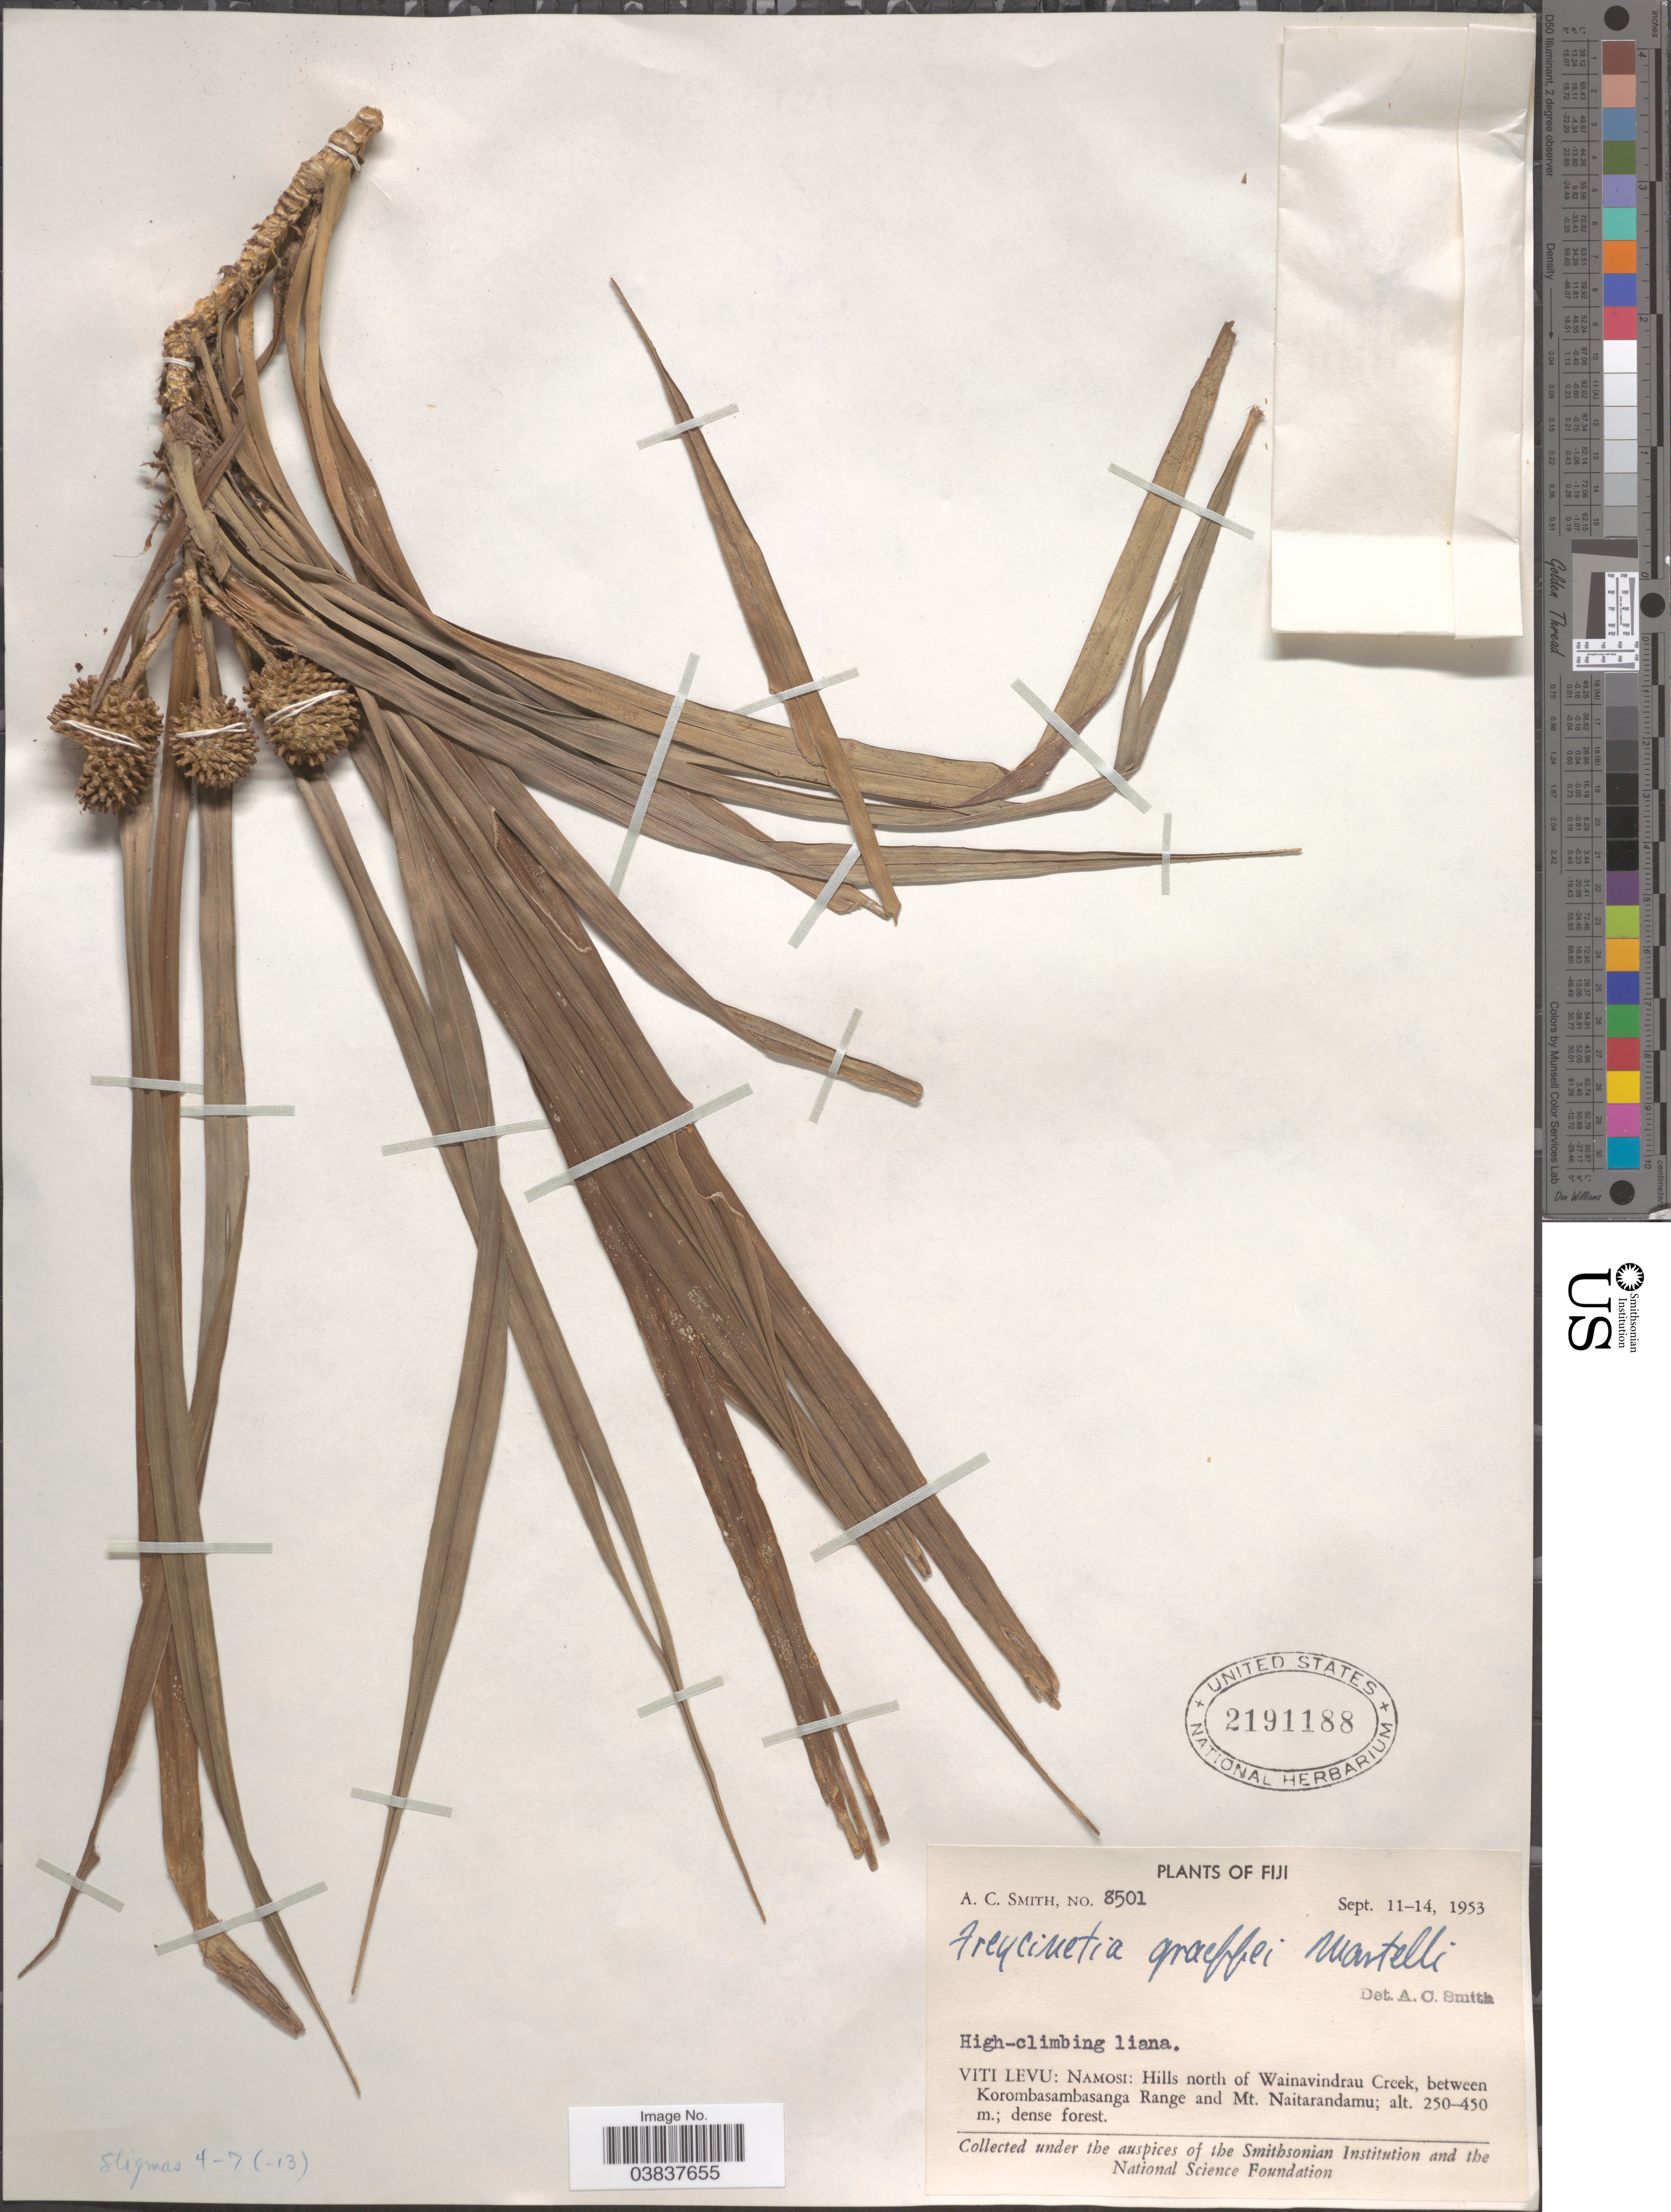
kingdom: Plantae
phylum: Tracheophyta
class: Liliopsida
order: Pandanales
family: Pandanaceae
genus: Freycinetia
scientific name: Freycinetia graeffiei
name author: Martelli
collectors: A. C. Smith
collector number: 8501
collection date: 1953-09-11/1953-09-14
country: Fiji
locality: Viti Levu: Namosi: Hills north of Wainavindrau Creek, between Korombasambasanga Range and Mt. Naitarandamu.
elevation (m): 250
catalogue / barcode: US 2191188